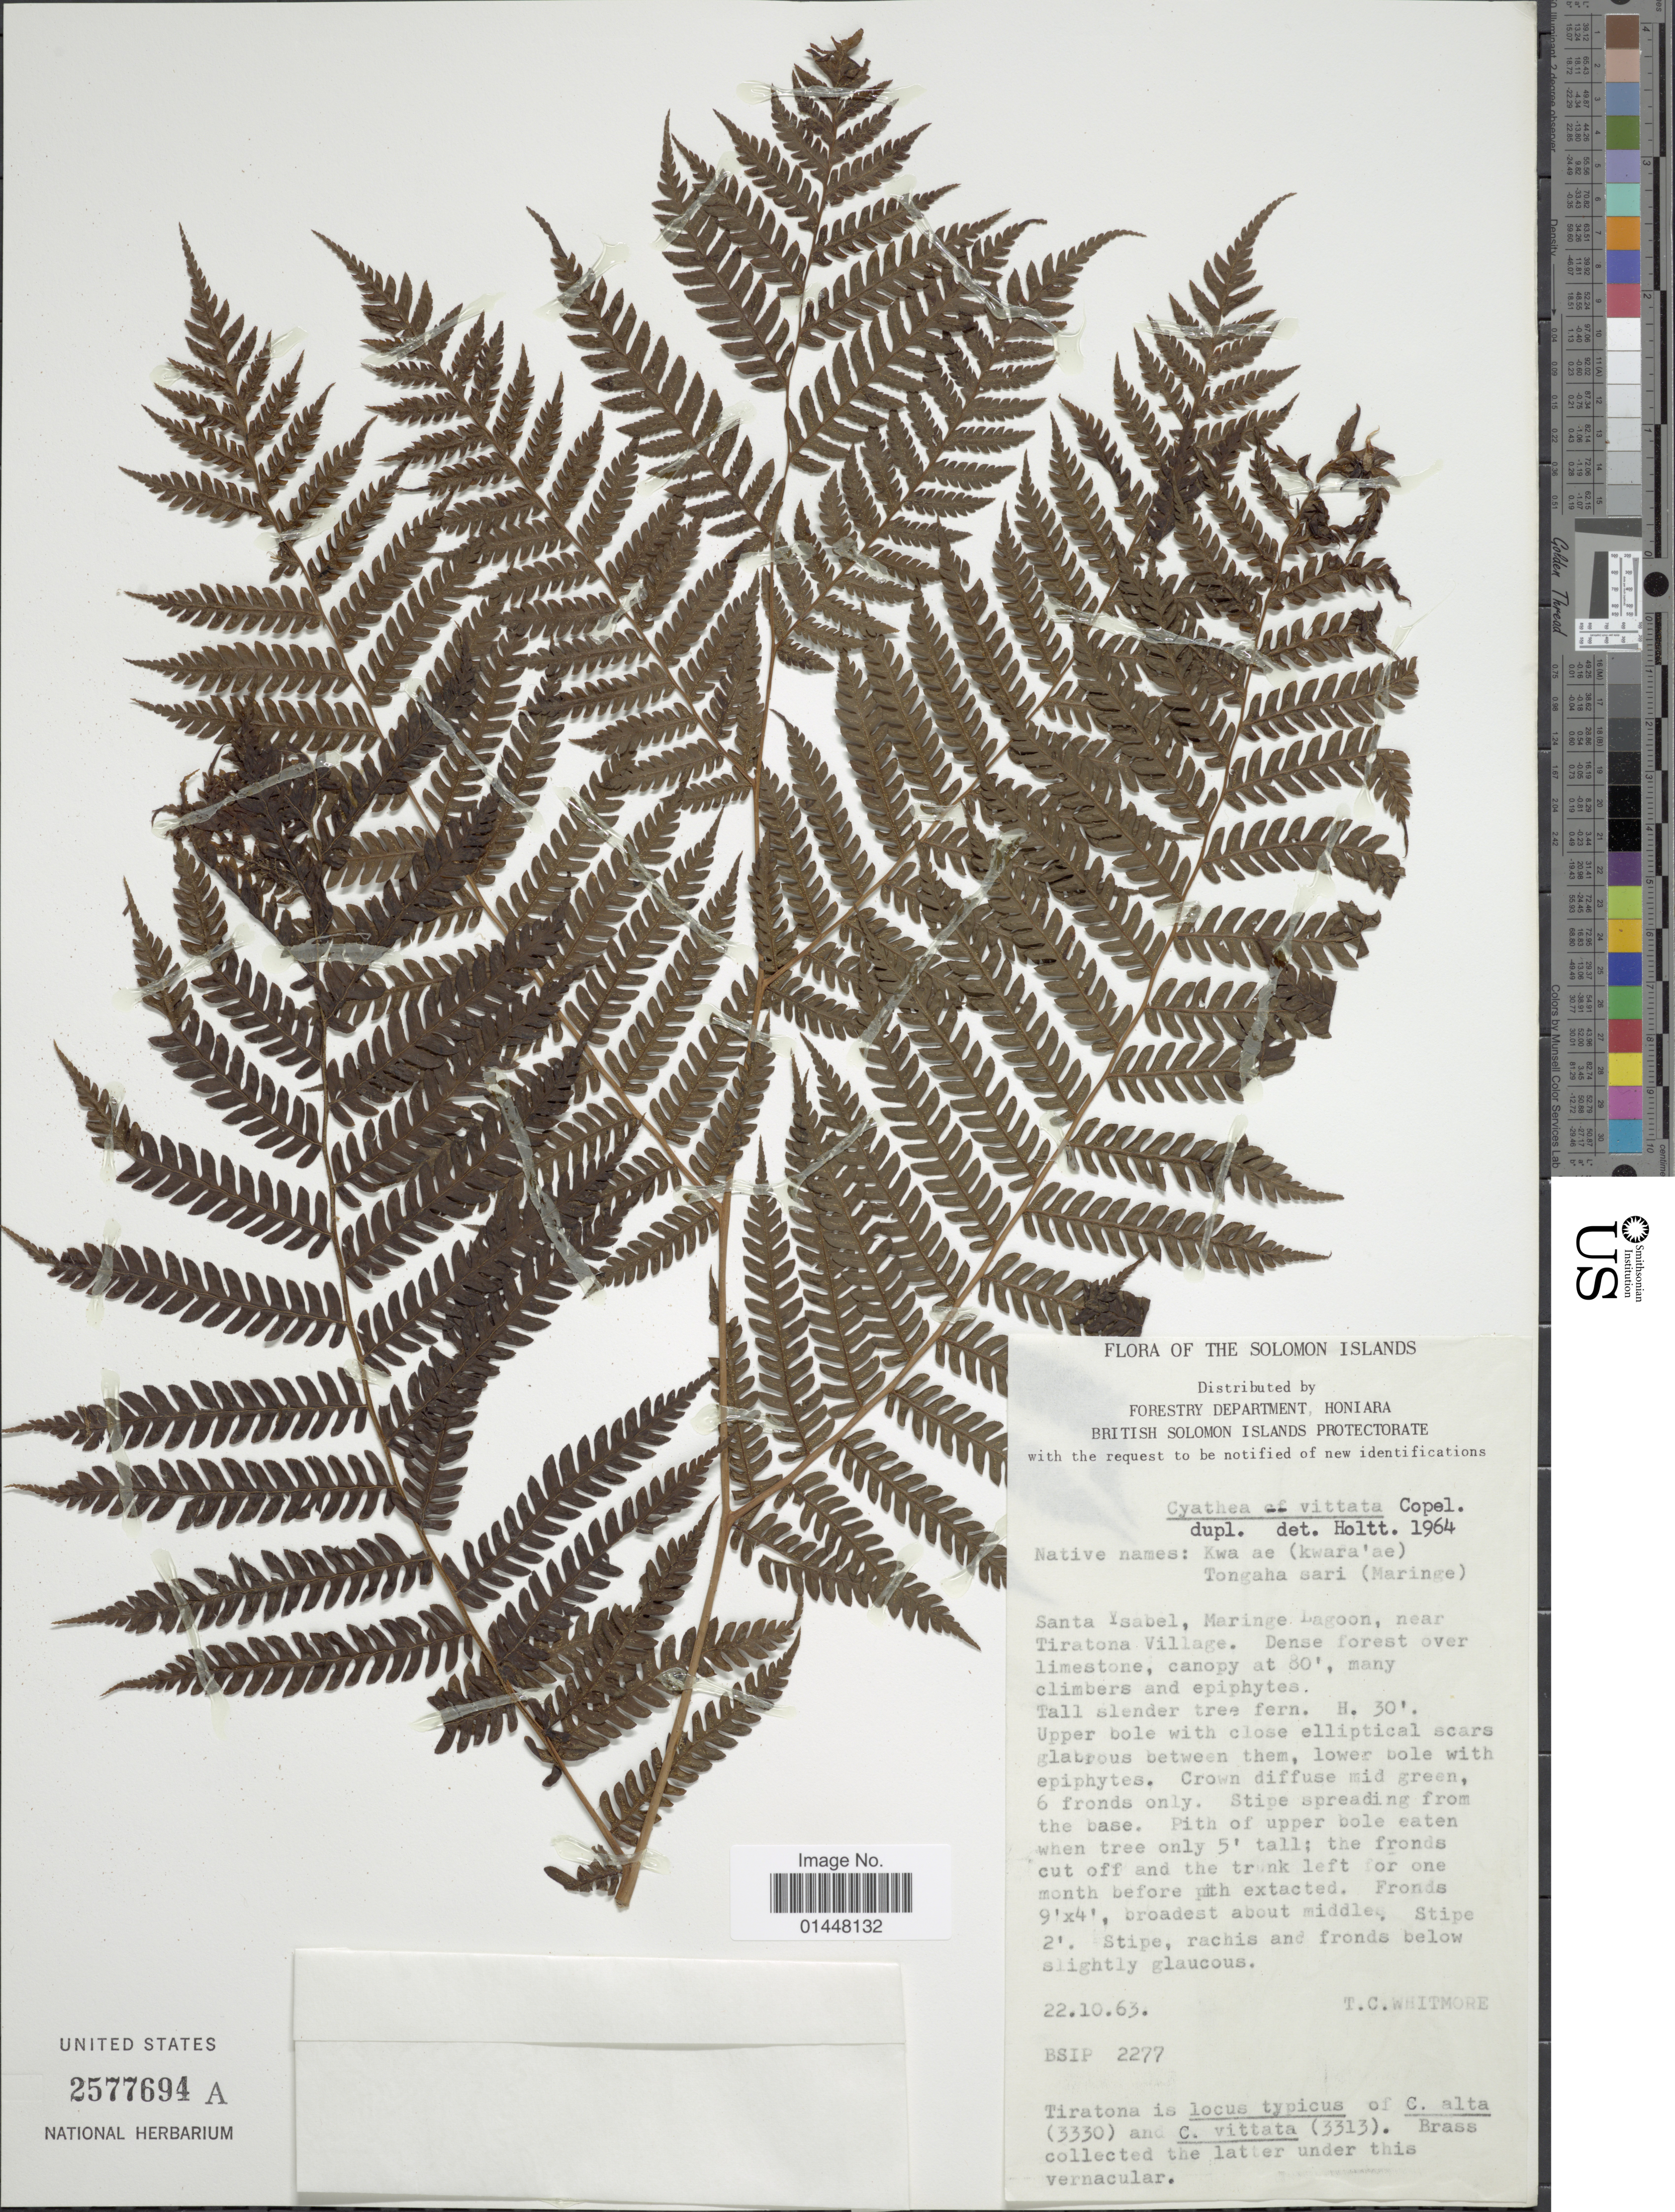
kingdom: Plantae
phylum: Tracheophyta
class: Polypodiopsida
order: Cyatheales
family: Cyatheaceae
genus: Sphaeropteris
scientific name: Sphaeropteris vittata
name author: (Copel.) R.M. Tryon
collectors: T. C. Whitmore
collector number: BSIP 2277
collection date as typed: Transcribed d/m/y: 22/10/63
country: Solomon Islands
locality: Santa Ysabel, Maringe Lagoon, near Tiratona Village. Dense forest over limestone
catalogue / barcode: US 2577694A